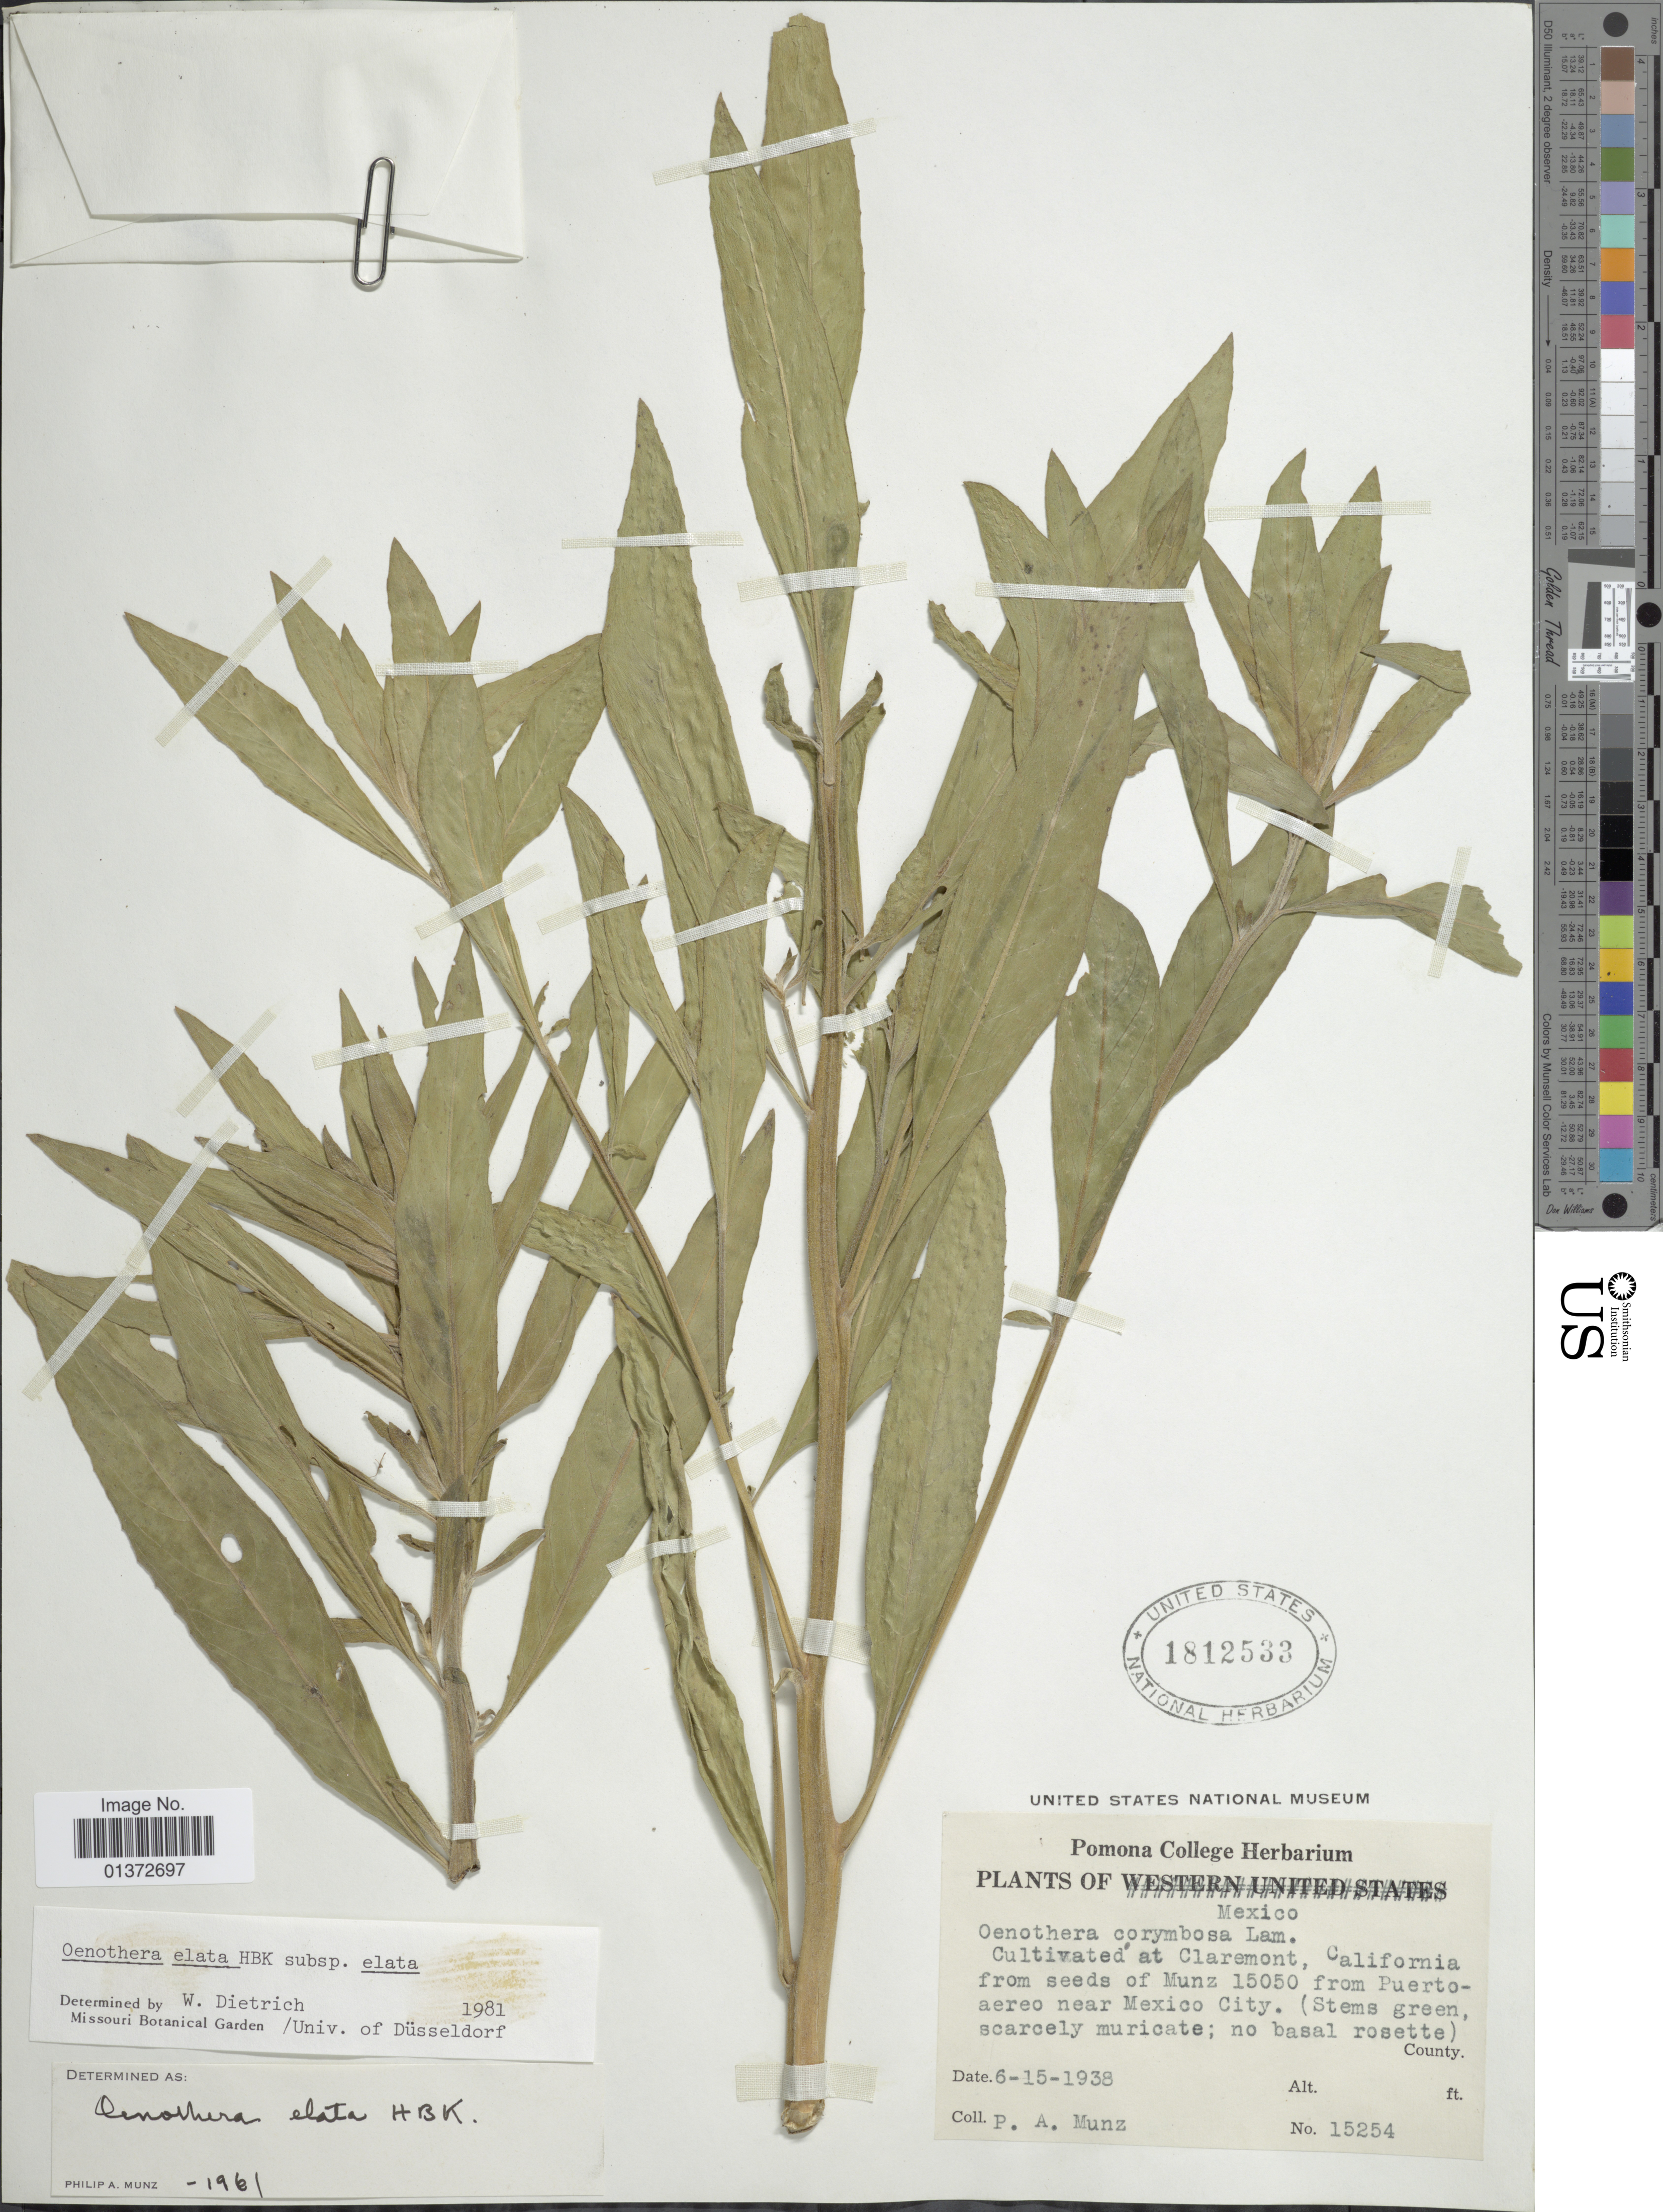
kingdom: Plantae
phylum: Tracheophyta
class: Magnoliopsida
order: Myrtales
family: Onagraceae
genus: Oenothera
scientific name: Oenothera elata subsp. elata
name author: Kunth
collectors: P. A. Munz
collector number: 15254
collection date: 1938-06-15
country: United States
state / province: California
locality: Claremont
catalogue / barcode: US 1812533